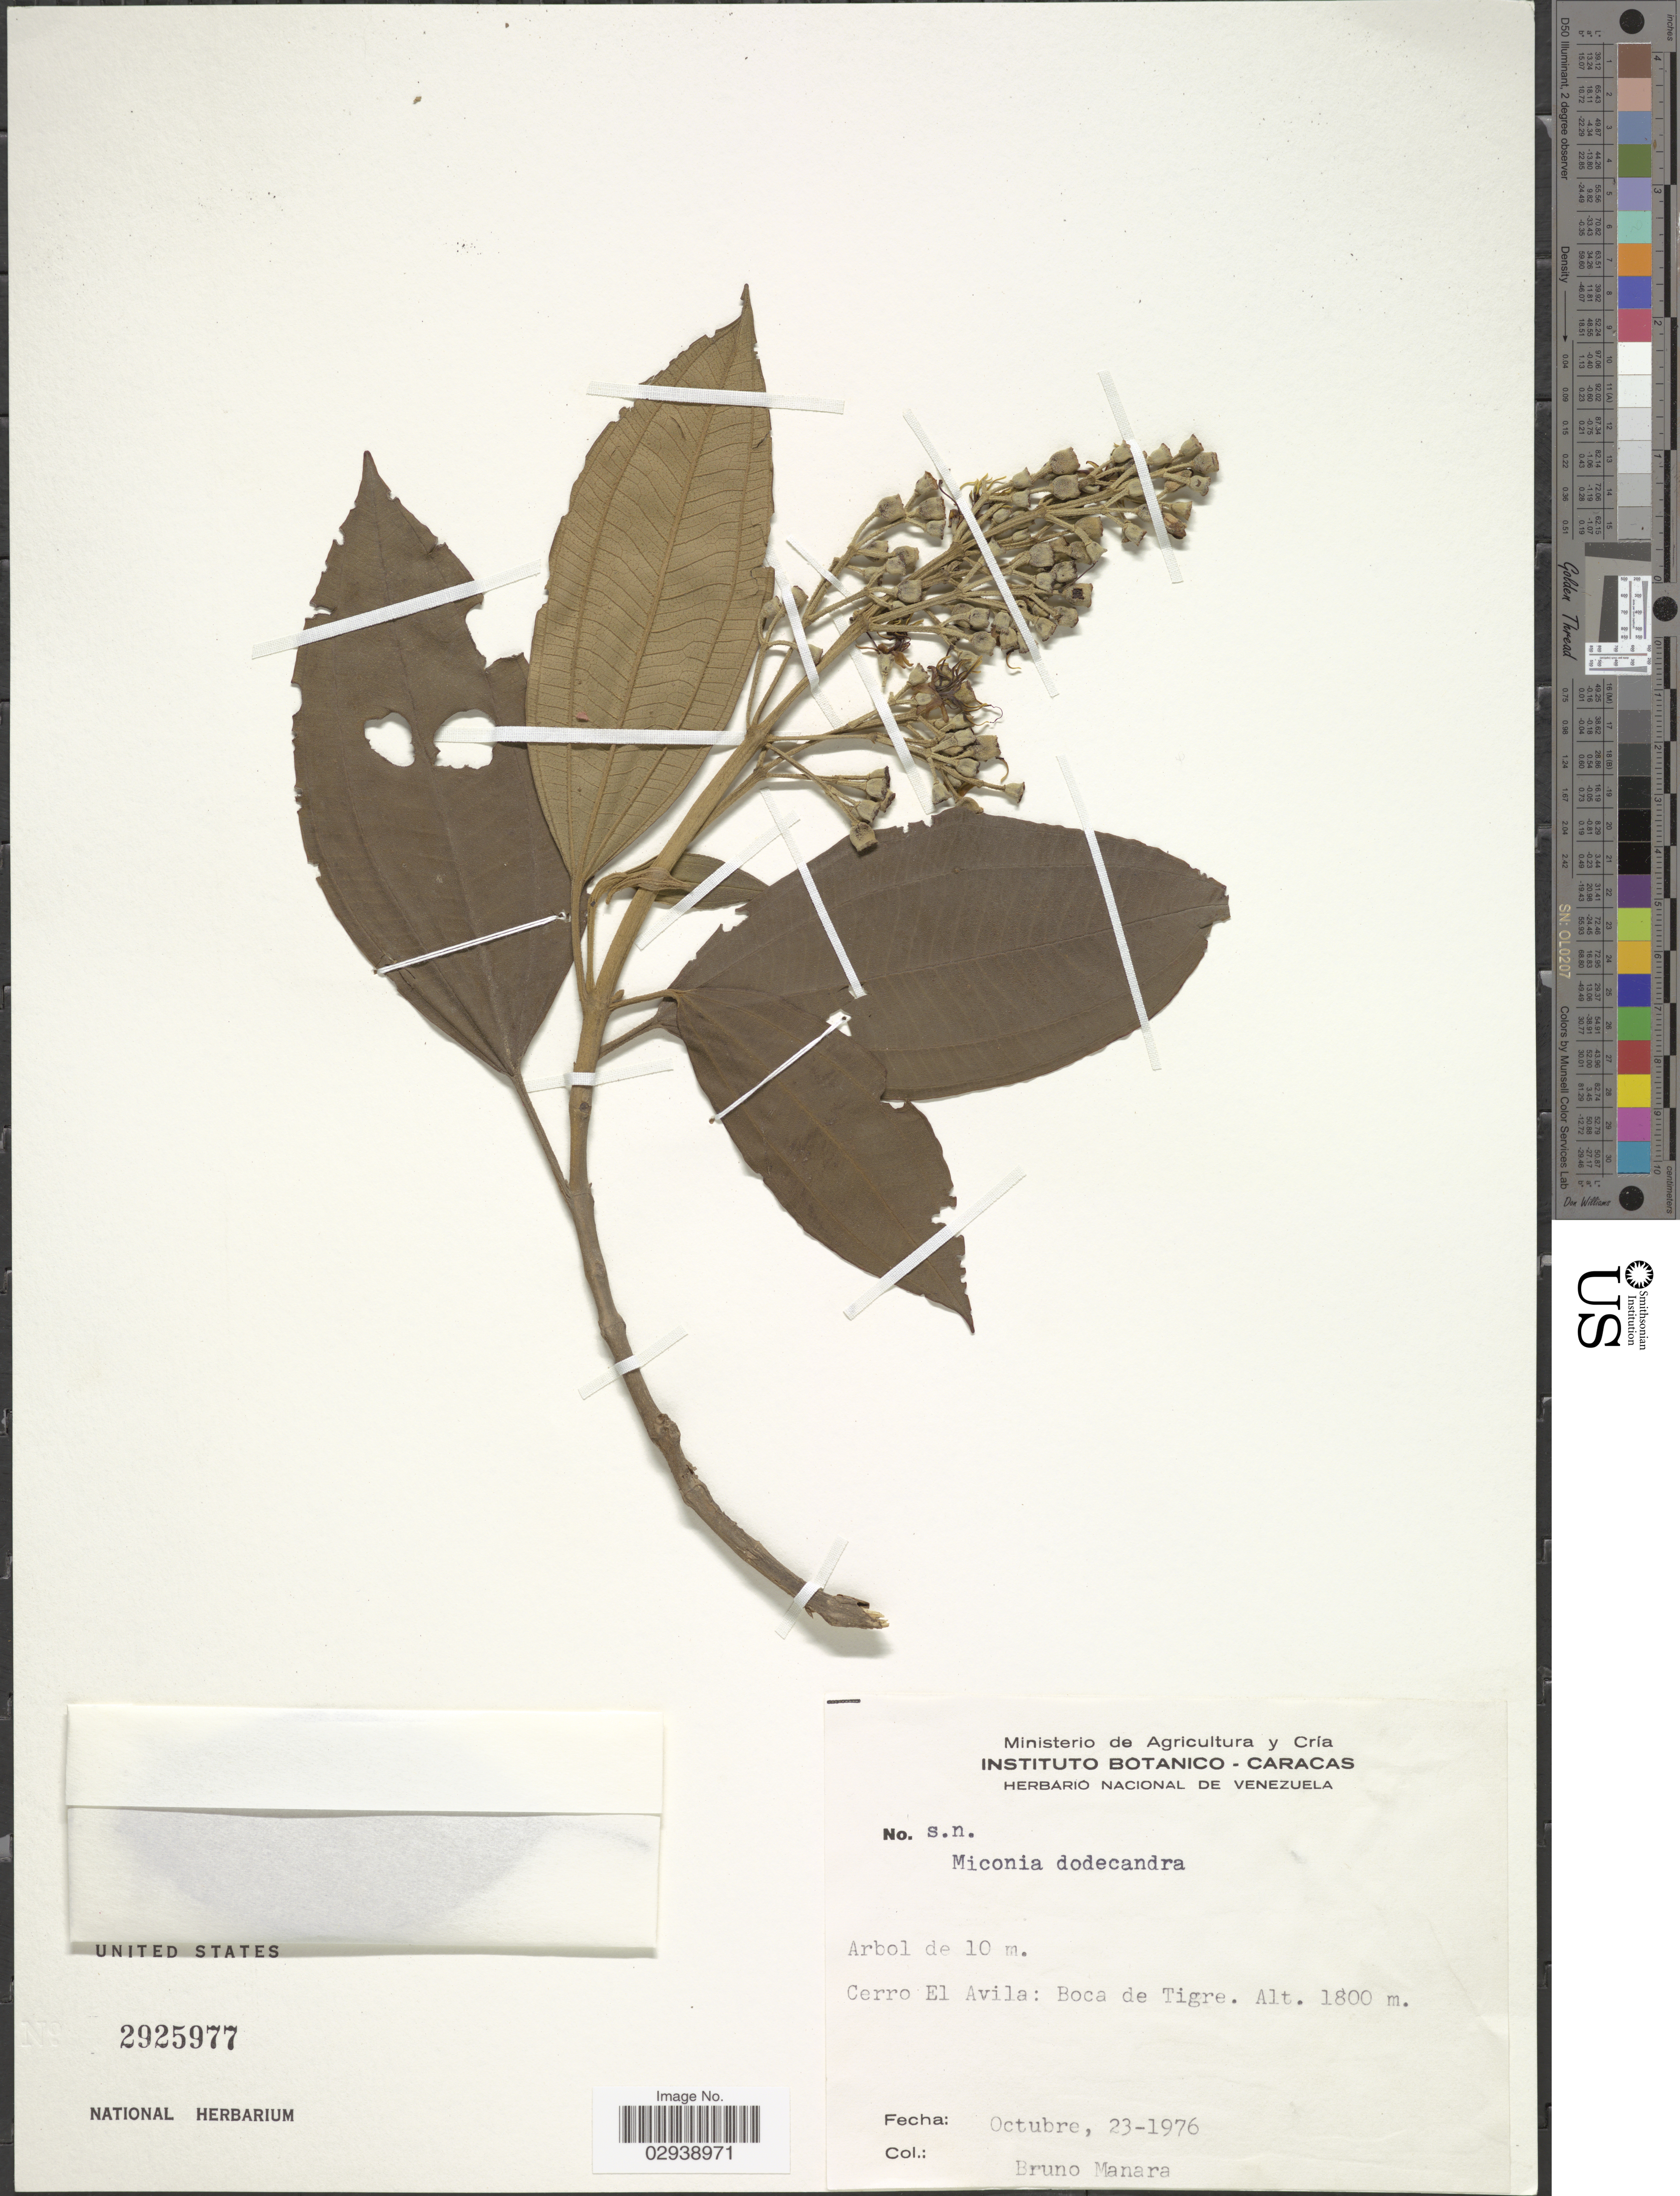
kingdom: Plantae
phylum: Tracheophyta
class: Magnoliopsida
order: Myrtales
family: Melastomataceae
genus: Miconia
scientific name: Miconia dodecandra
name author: Cogn.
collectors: B. Manara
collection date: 1976-10-23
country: Venezuela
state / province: Miranda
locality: Cerro El Avila: Boca de Tigre.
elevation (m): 1800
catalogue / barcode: US 2925977